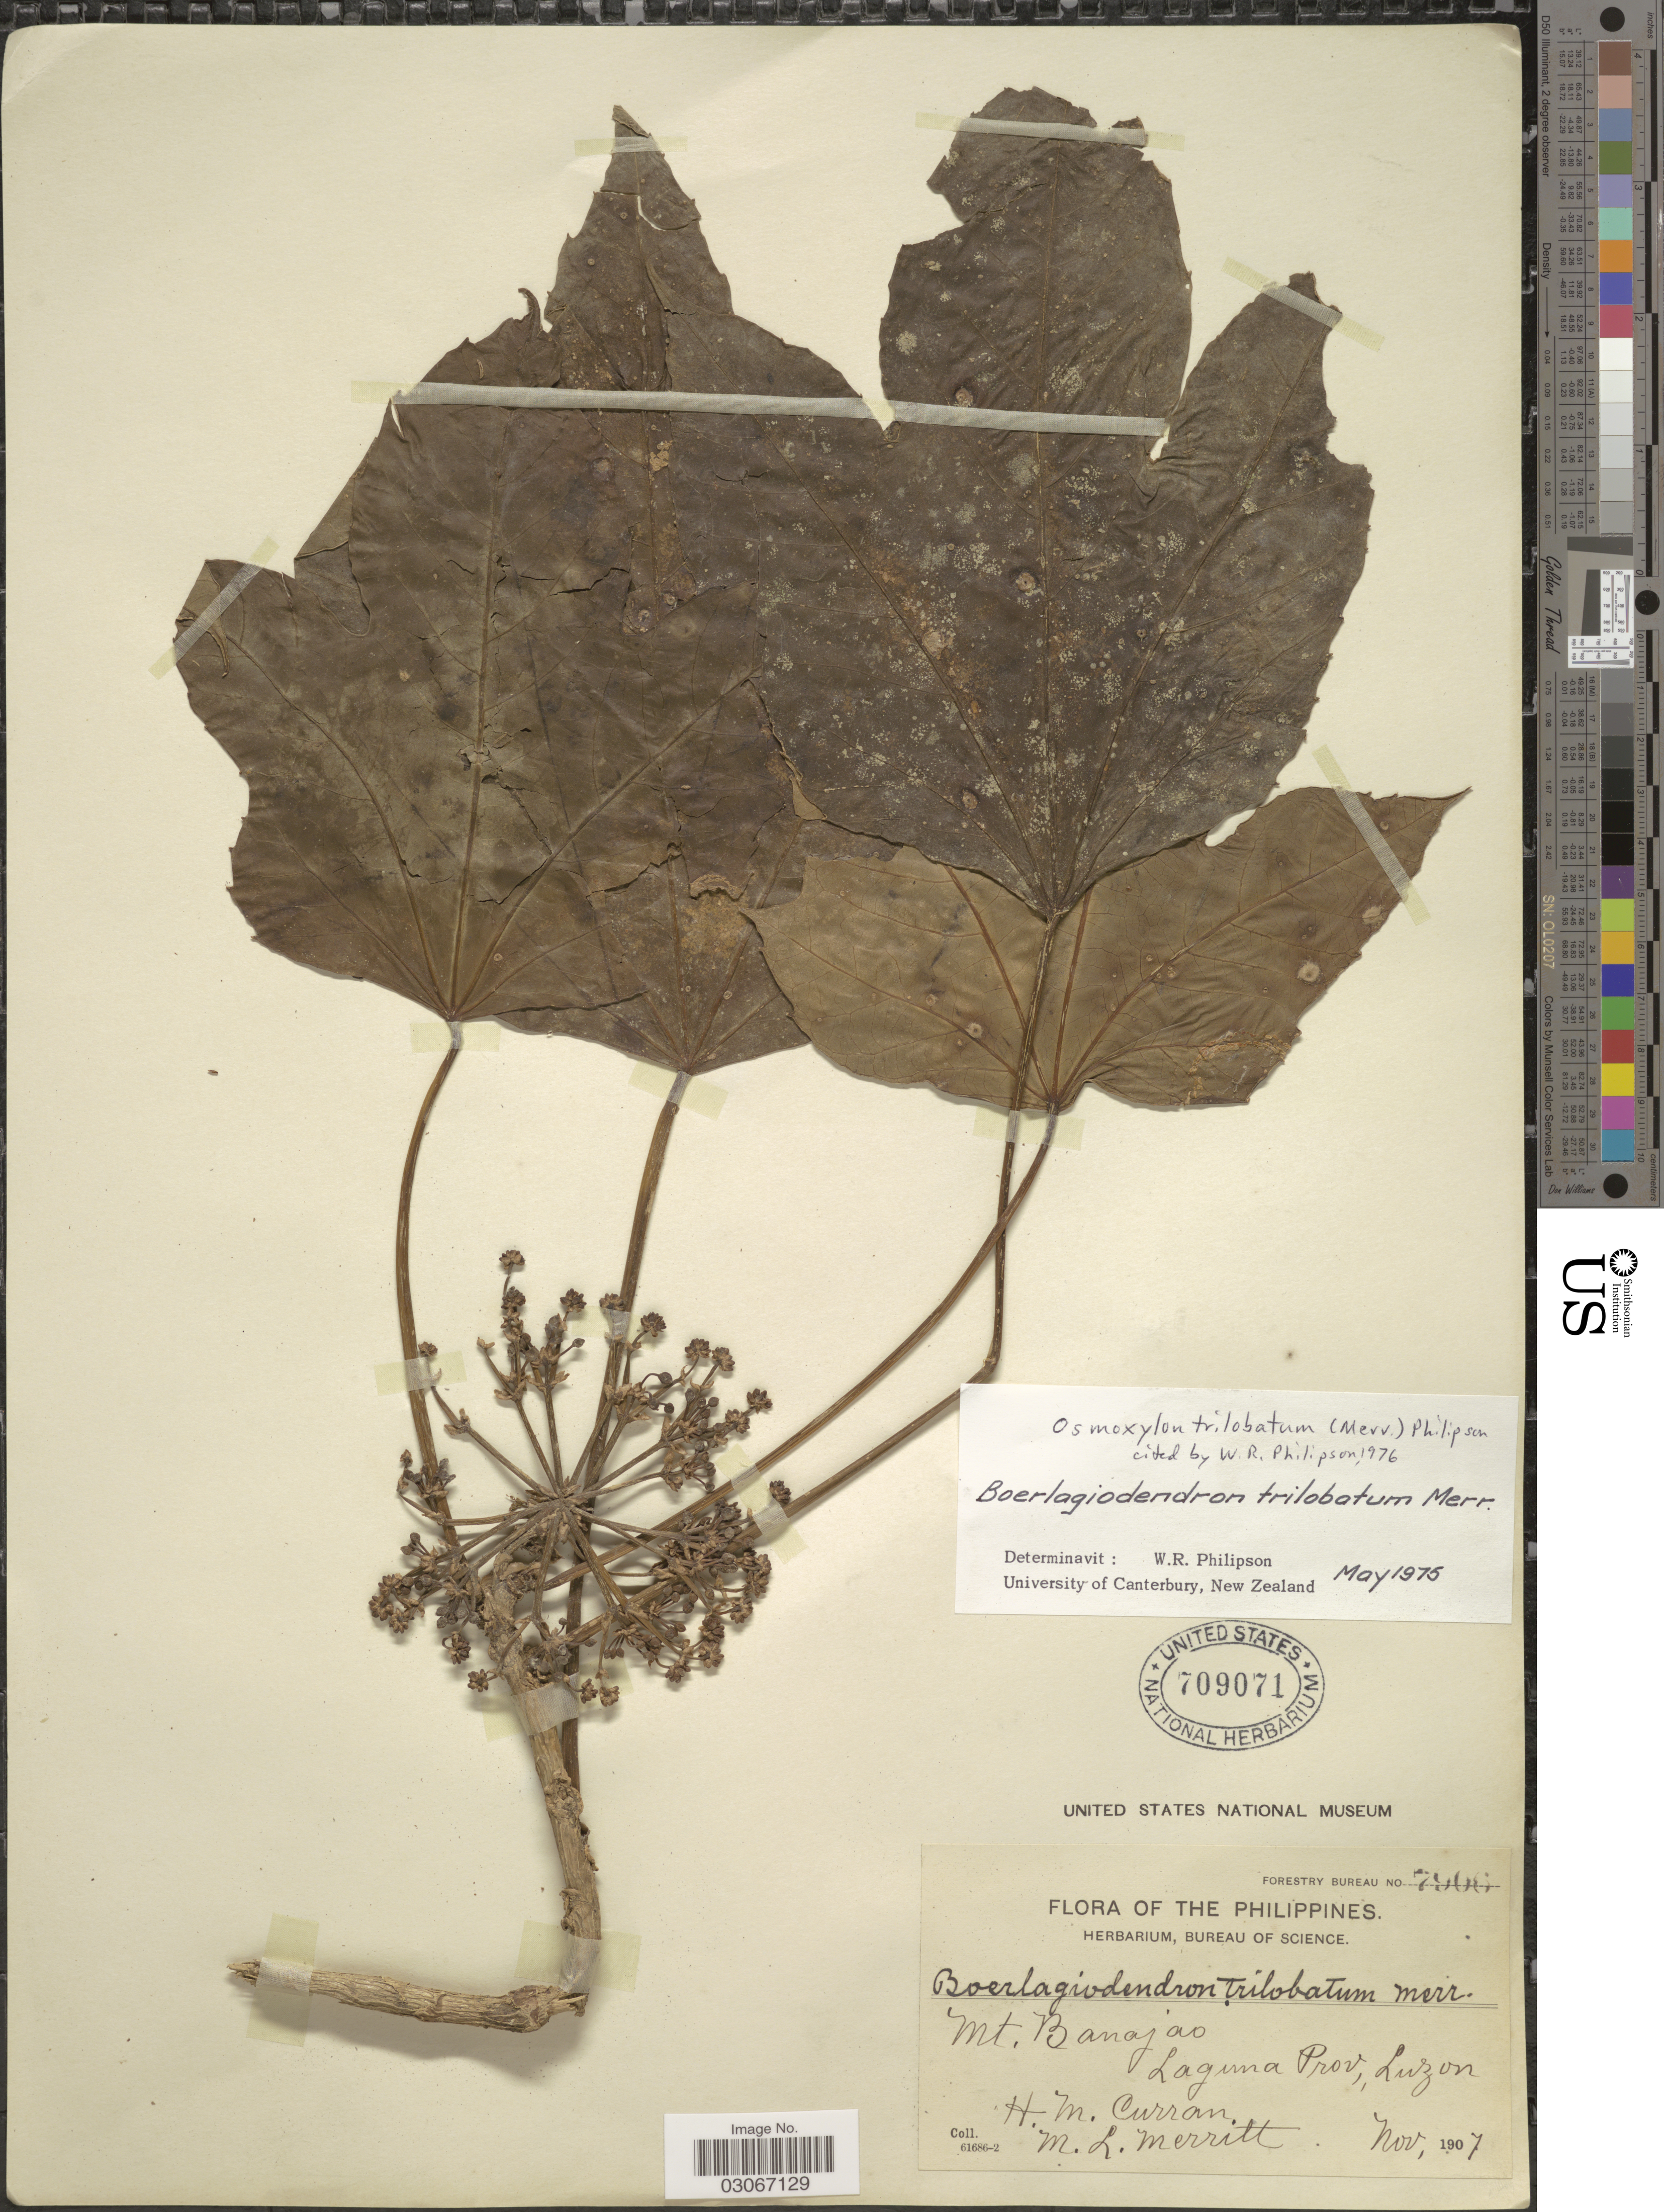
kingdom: Plantae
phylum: Tracheophyta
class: Magnoliopsida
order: Apiales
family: Araliaceae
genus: Osmoxylon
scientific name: Osmoxylon trilobatum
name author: (Merr.) Philipson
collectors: H. M. Curran & M. L. Merritt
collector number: Forestry Bureau 7906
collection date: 1907-11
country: Philippines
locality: Mt. Banajao, Laguna Prov., Luzon.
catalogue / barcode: US 709071